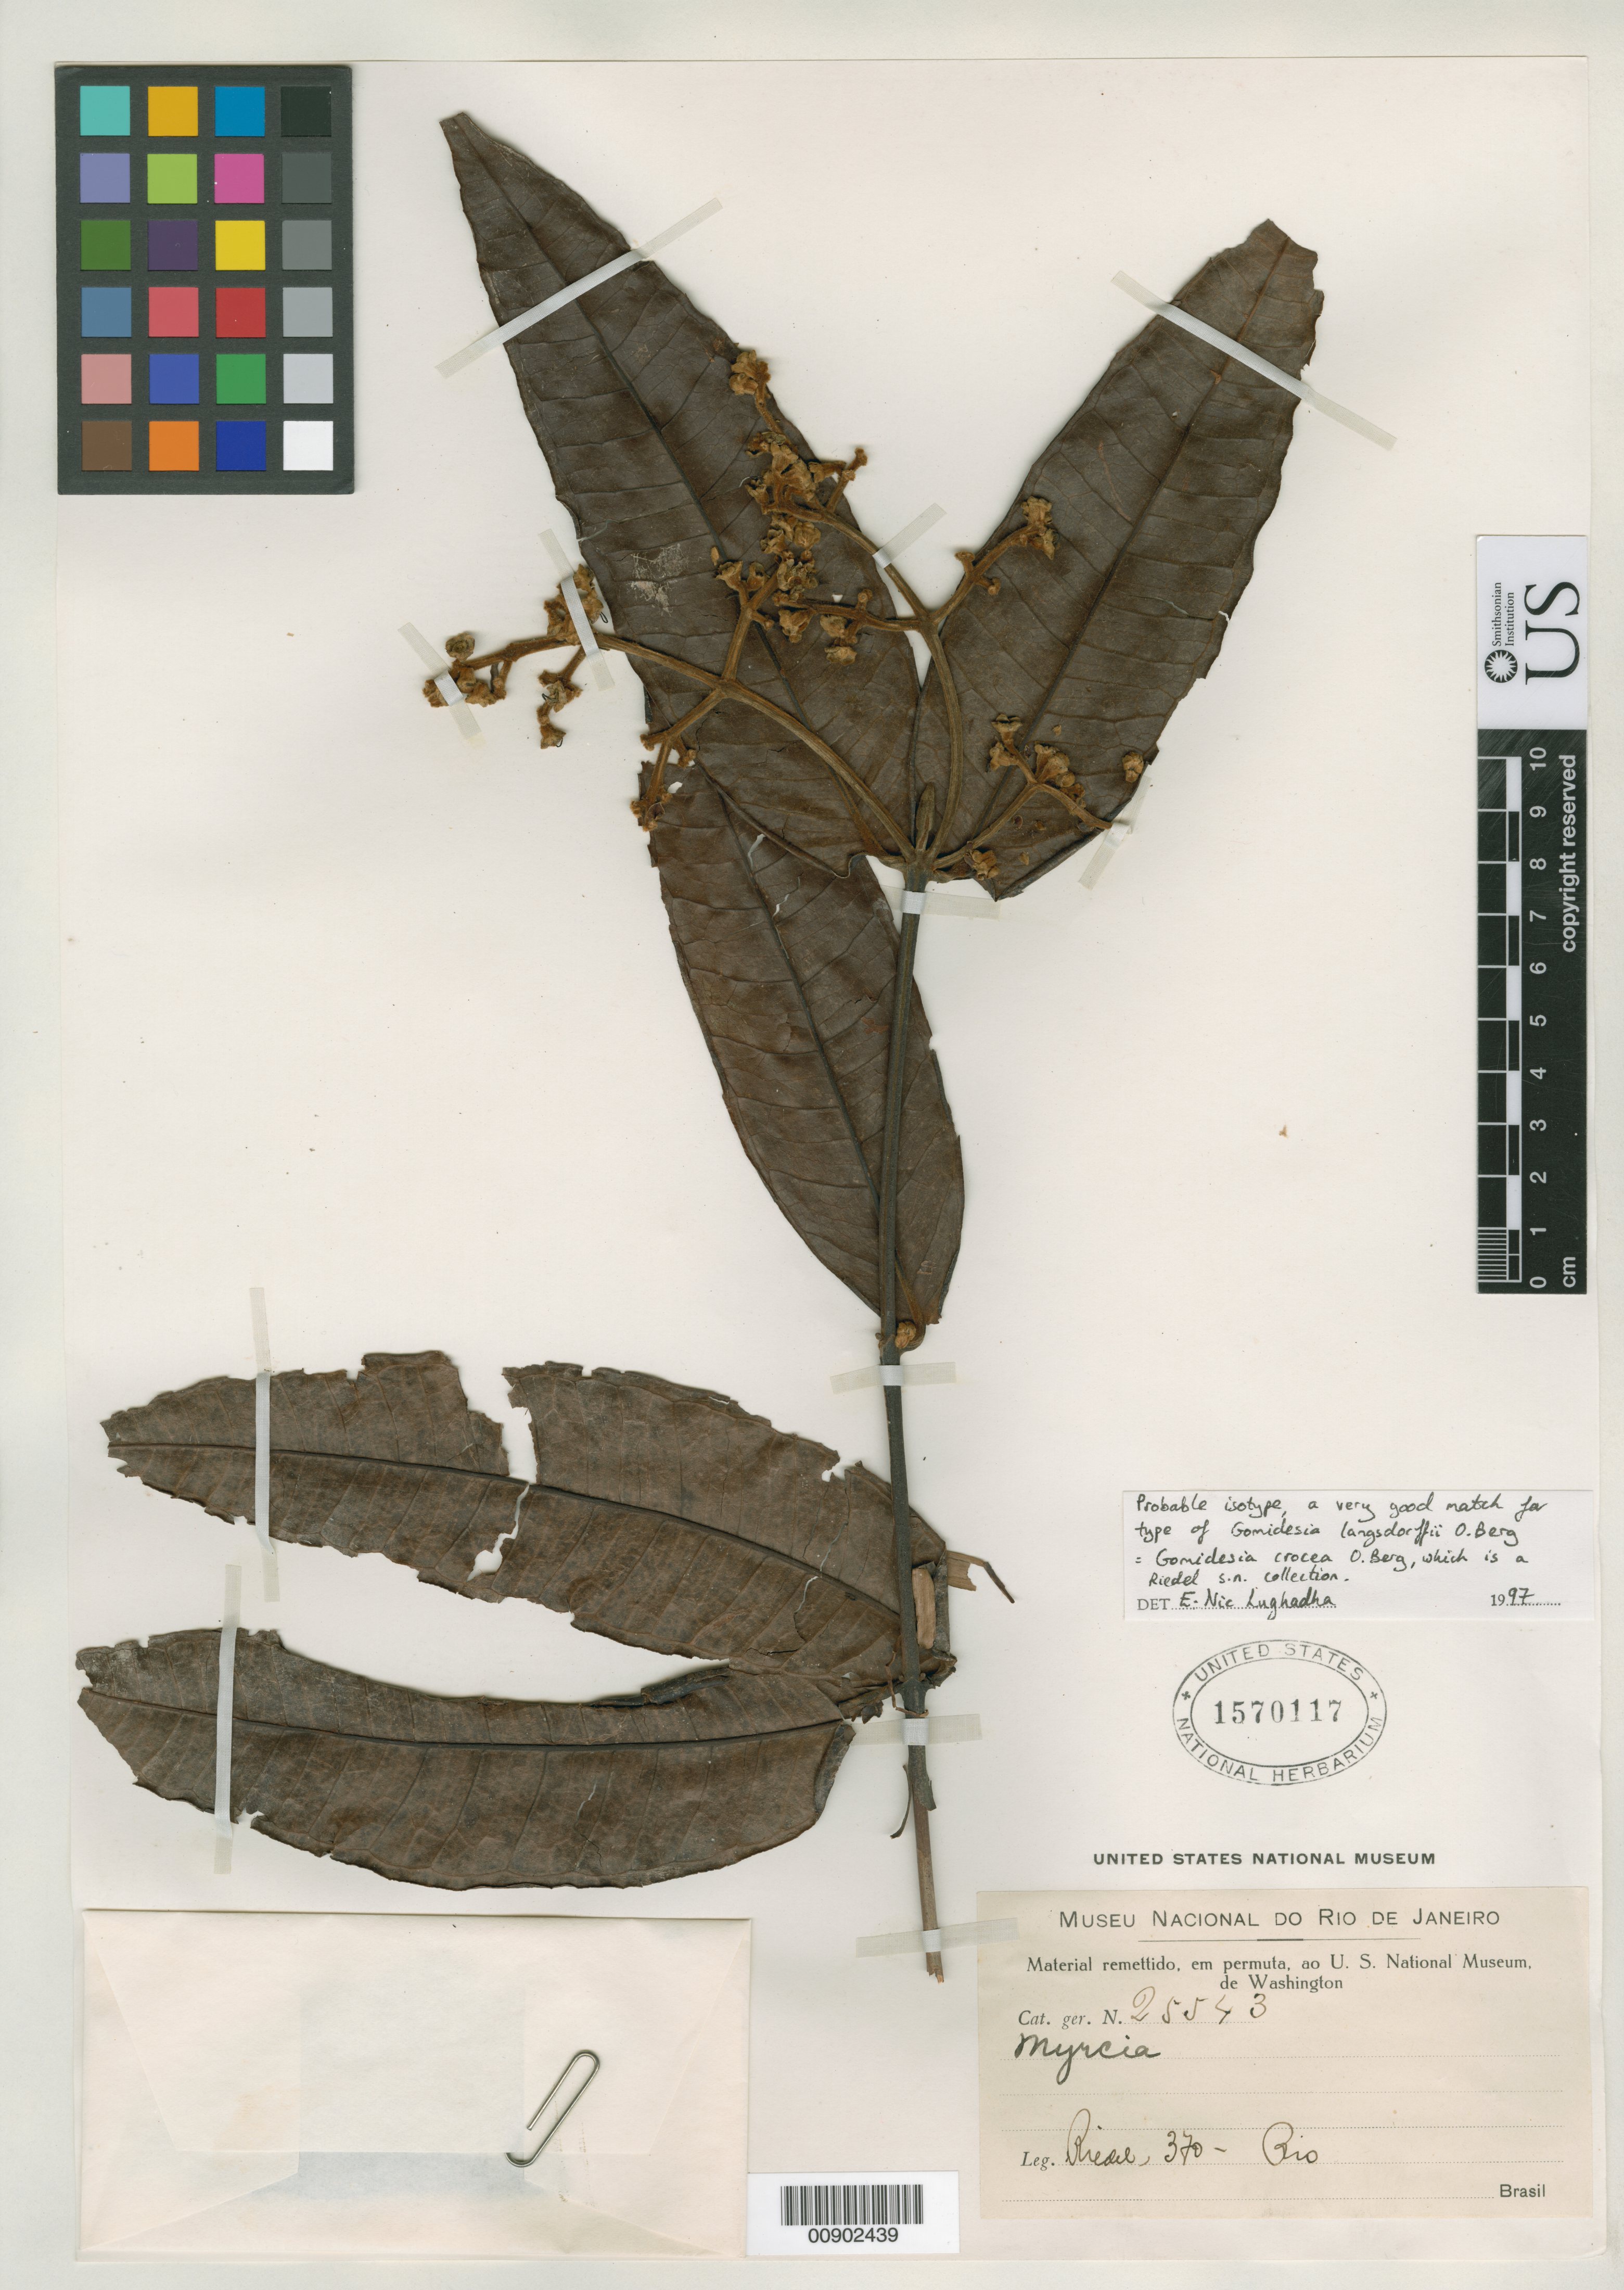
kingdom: Plantae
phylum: Tracheophyta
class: Magnoliopsida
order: Myrtales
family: Myrtaceae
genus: Gomidesia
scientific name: Gomidesia langsdorffii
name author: O. Berg in Mart.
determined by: Nic Lughadha, E. M.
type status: Possible Isotype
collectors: L. Riedel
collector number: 370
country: Brazil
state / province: Rio de Janeiro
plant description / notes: As annotated by E. Nic Lughadha, "a very good match for the type of Gomidesia langsdorffii O. Berg... which is a Riedel s.n. collection."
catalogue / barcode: US 1570117